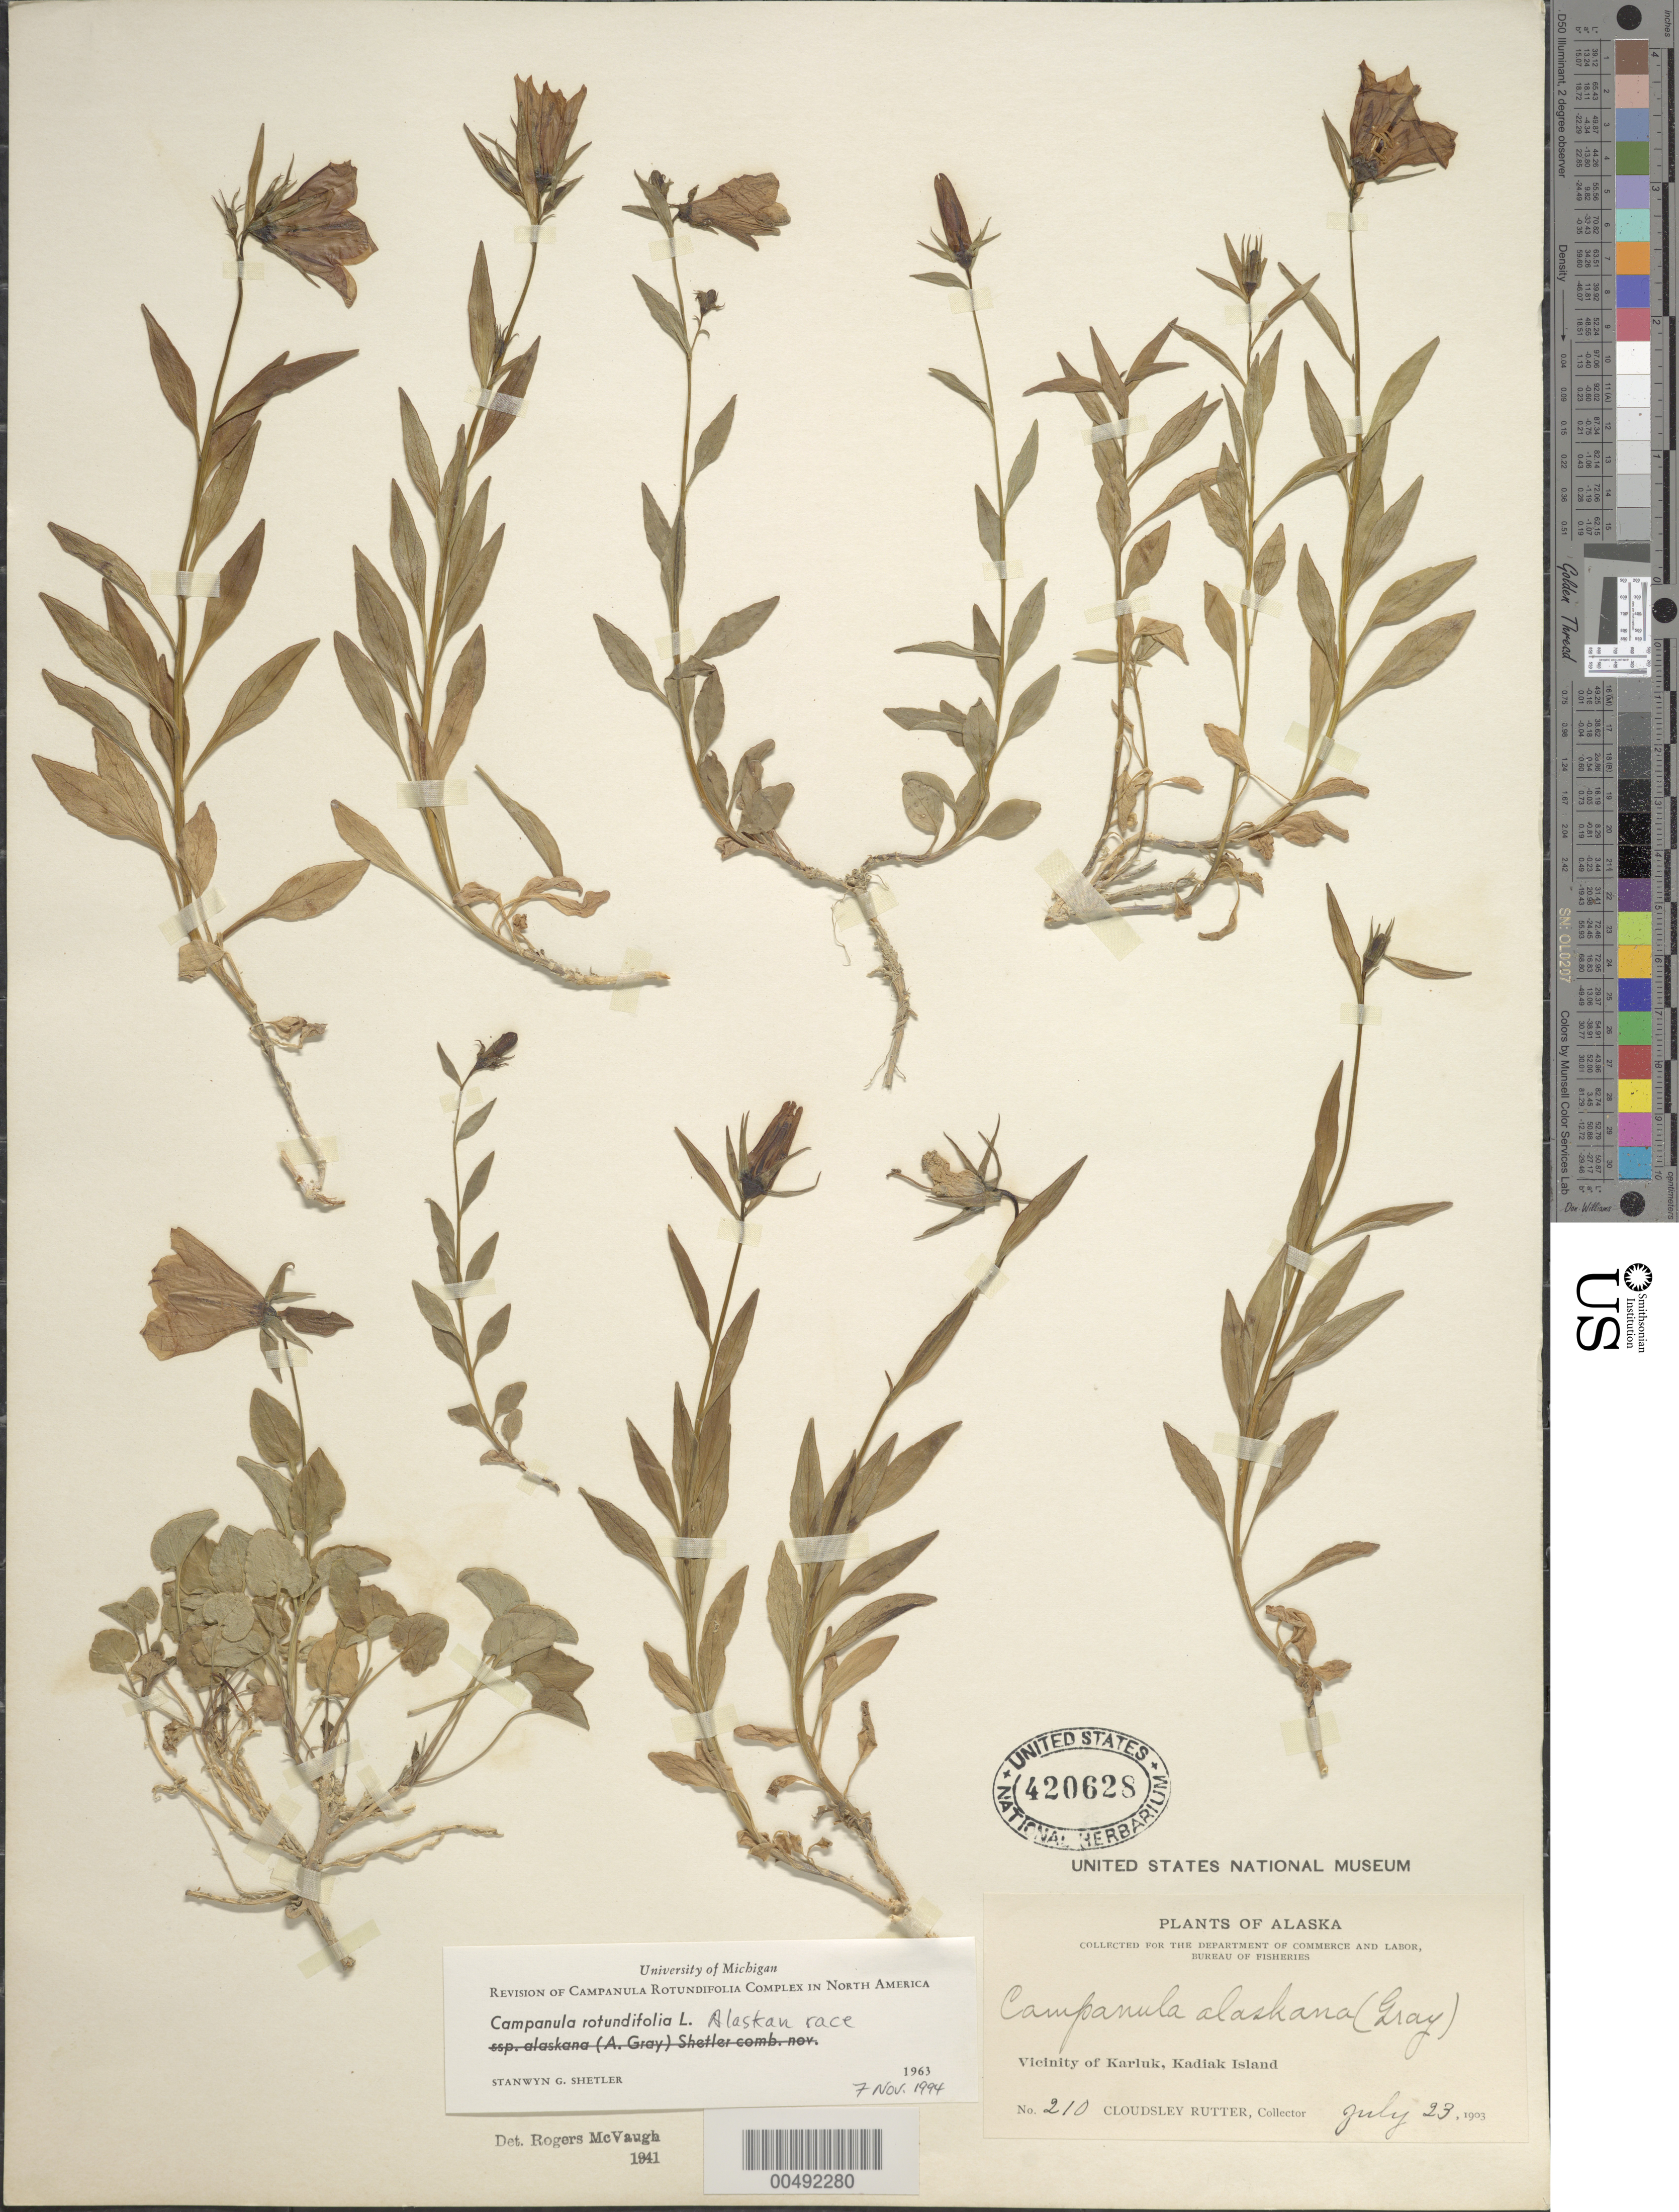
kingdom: Plantae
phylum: Tracheophyta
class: Magnoliopsida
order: Asterales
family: Campanulaceae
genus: Campanula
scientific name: Campanula rotundifolia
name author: L.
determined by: Shetler, Stanwyn G., (US), NMNH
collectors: C. Rutter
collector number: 210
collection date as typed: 23 Jul 1903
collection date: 1903-07-23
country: United States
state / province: Alaska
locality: Kadiak Island, vicinity of Karluk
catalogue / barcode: US 420628